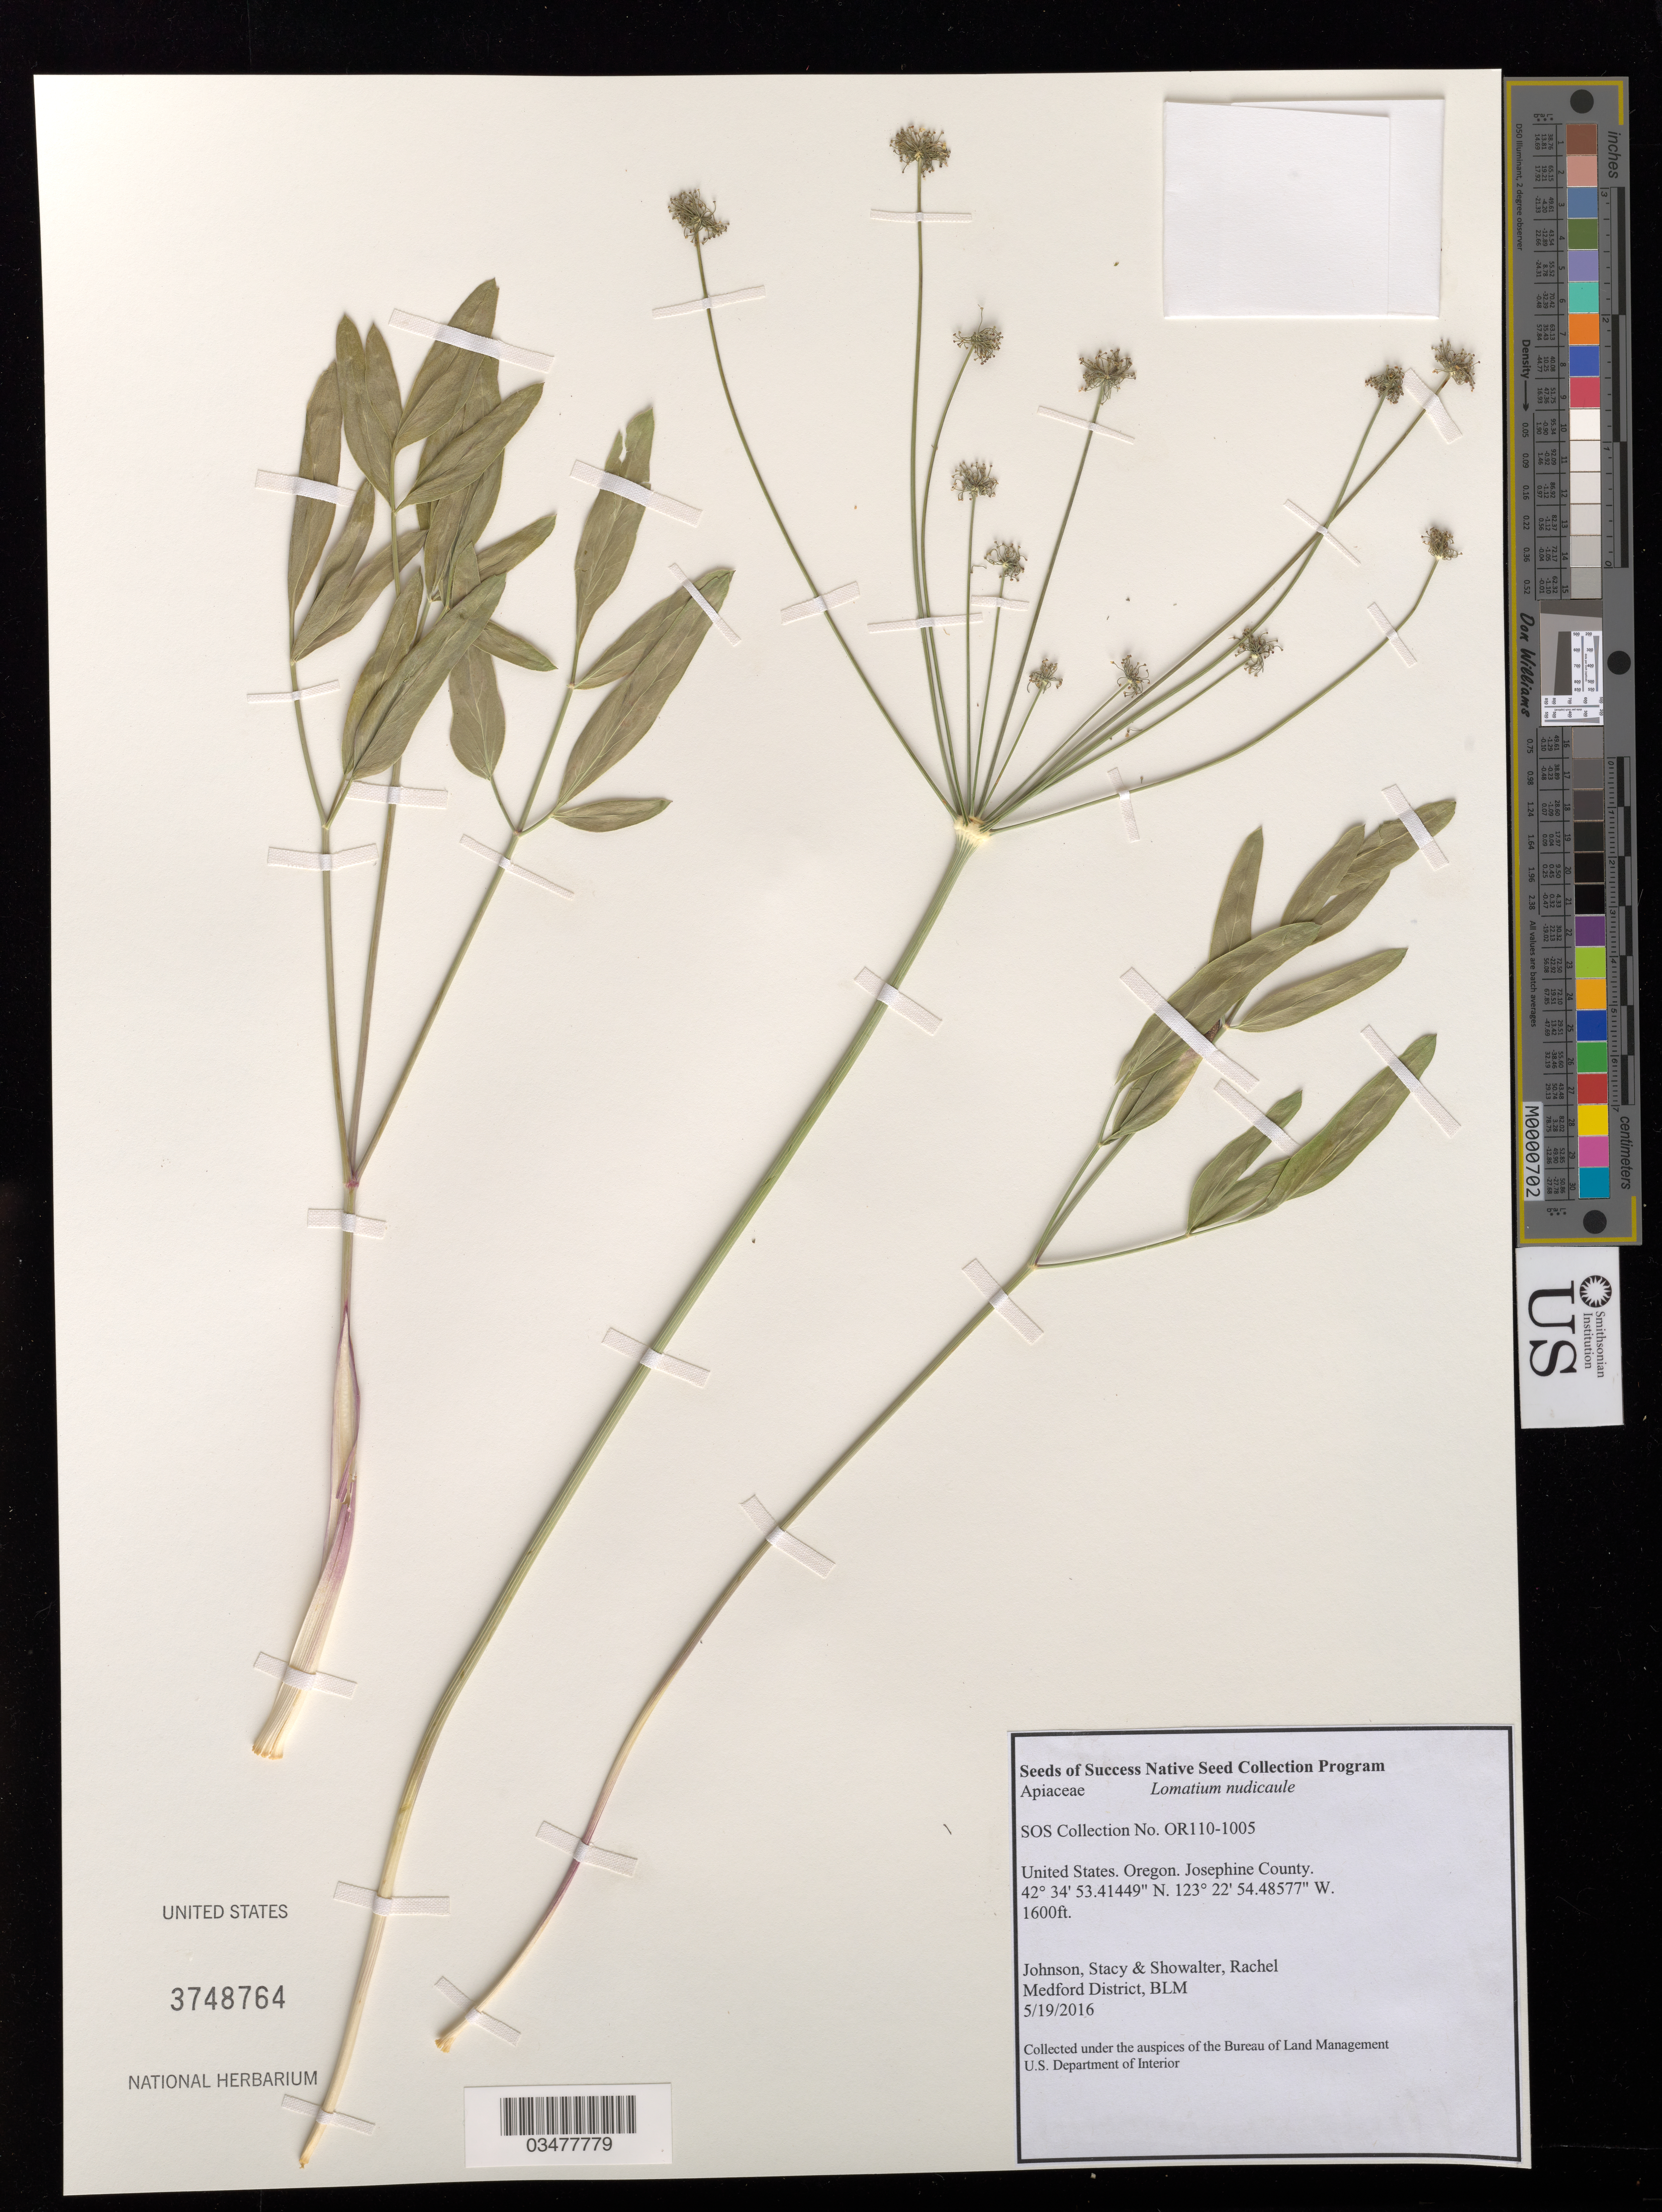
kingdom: Plantae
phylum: Tracheophyta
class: Magnoliopsida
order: Apiales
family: Apiaceae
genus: Lomatium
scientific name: Lomatium nudicaule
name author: (Pursh) J.M. Coult. & Rose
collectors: S. Johnson & R. Showalter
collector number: OR110-I-1005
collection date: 2016-05-19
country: United States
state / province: Oregon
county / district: Josephine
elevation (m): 488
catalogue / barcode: US 3748764